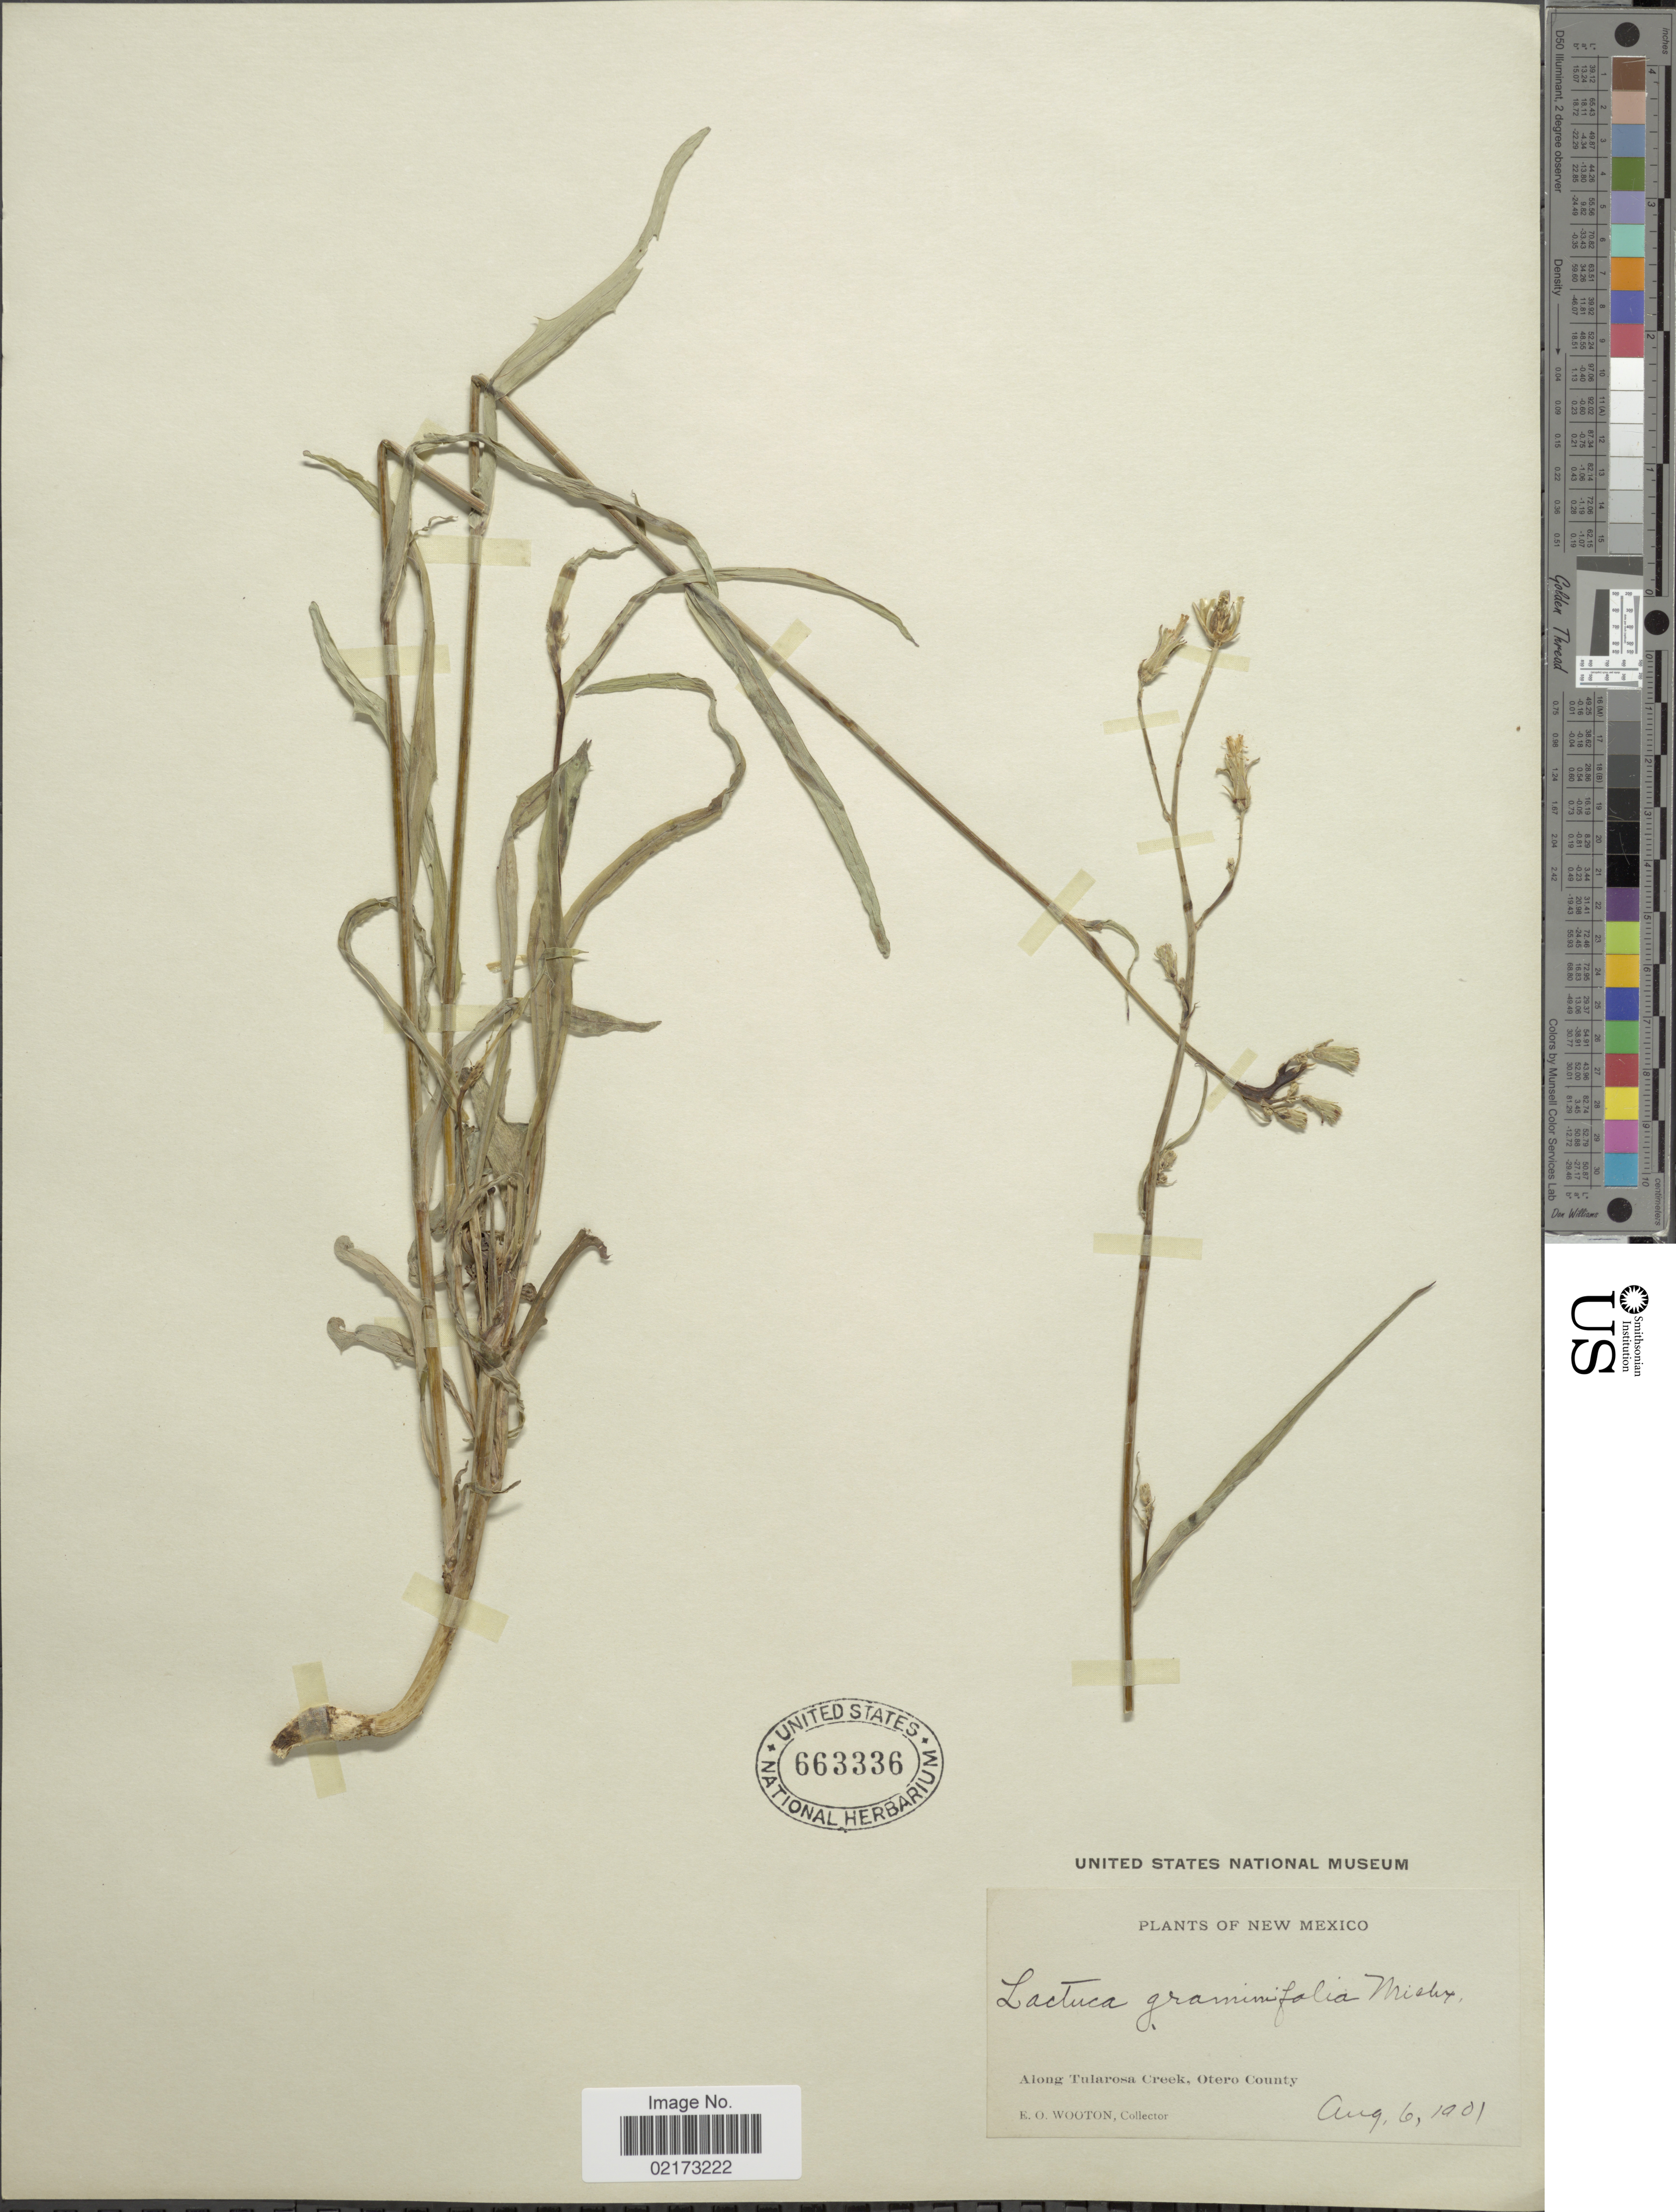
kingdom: Plantae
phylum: Tracheophyta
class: Magnoliopsida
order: Asterales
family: Asteraceae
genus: Lactuca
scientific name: Lactuca graminifolia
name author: Michx.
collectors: E. O. Wooton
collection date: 1901-08-06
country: United States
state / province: New Mexico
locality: Along Tularosa Creek, Otero County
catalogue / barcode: US 663336